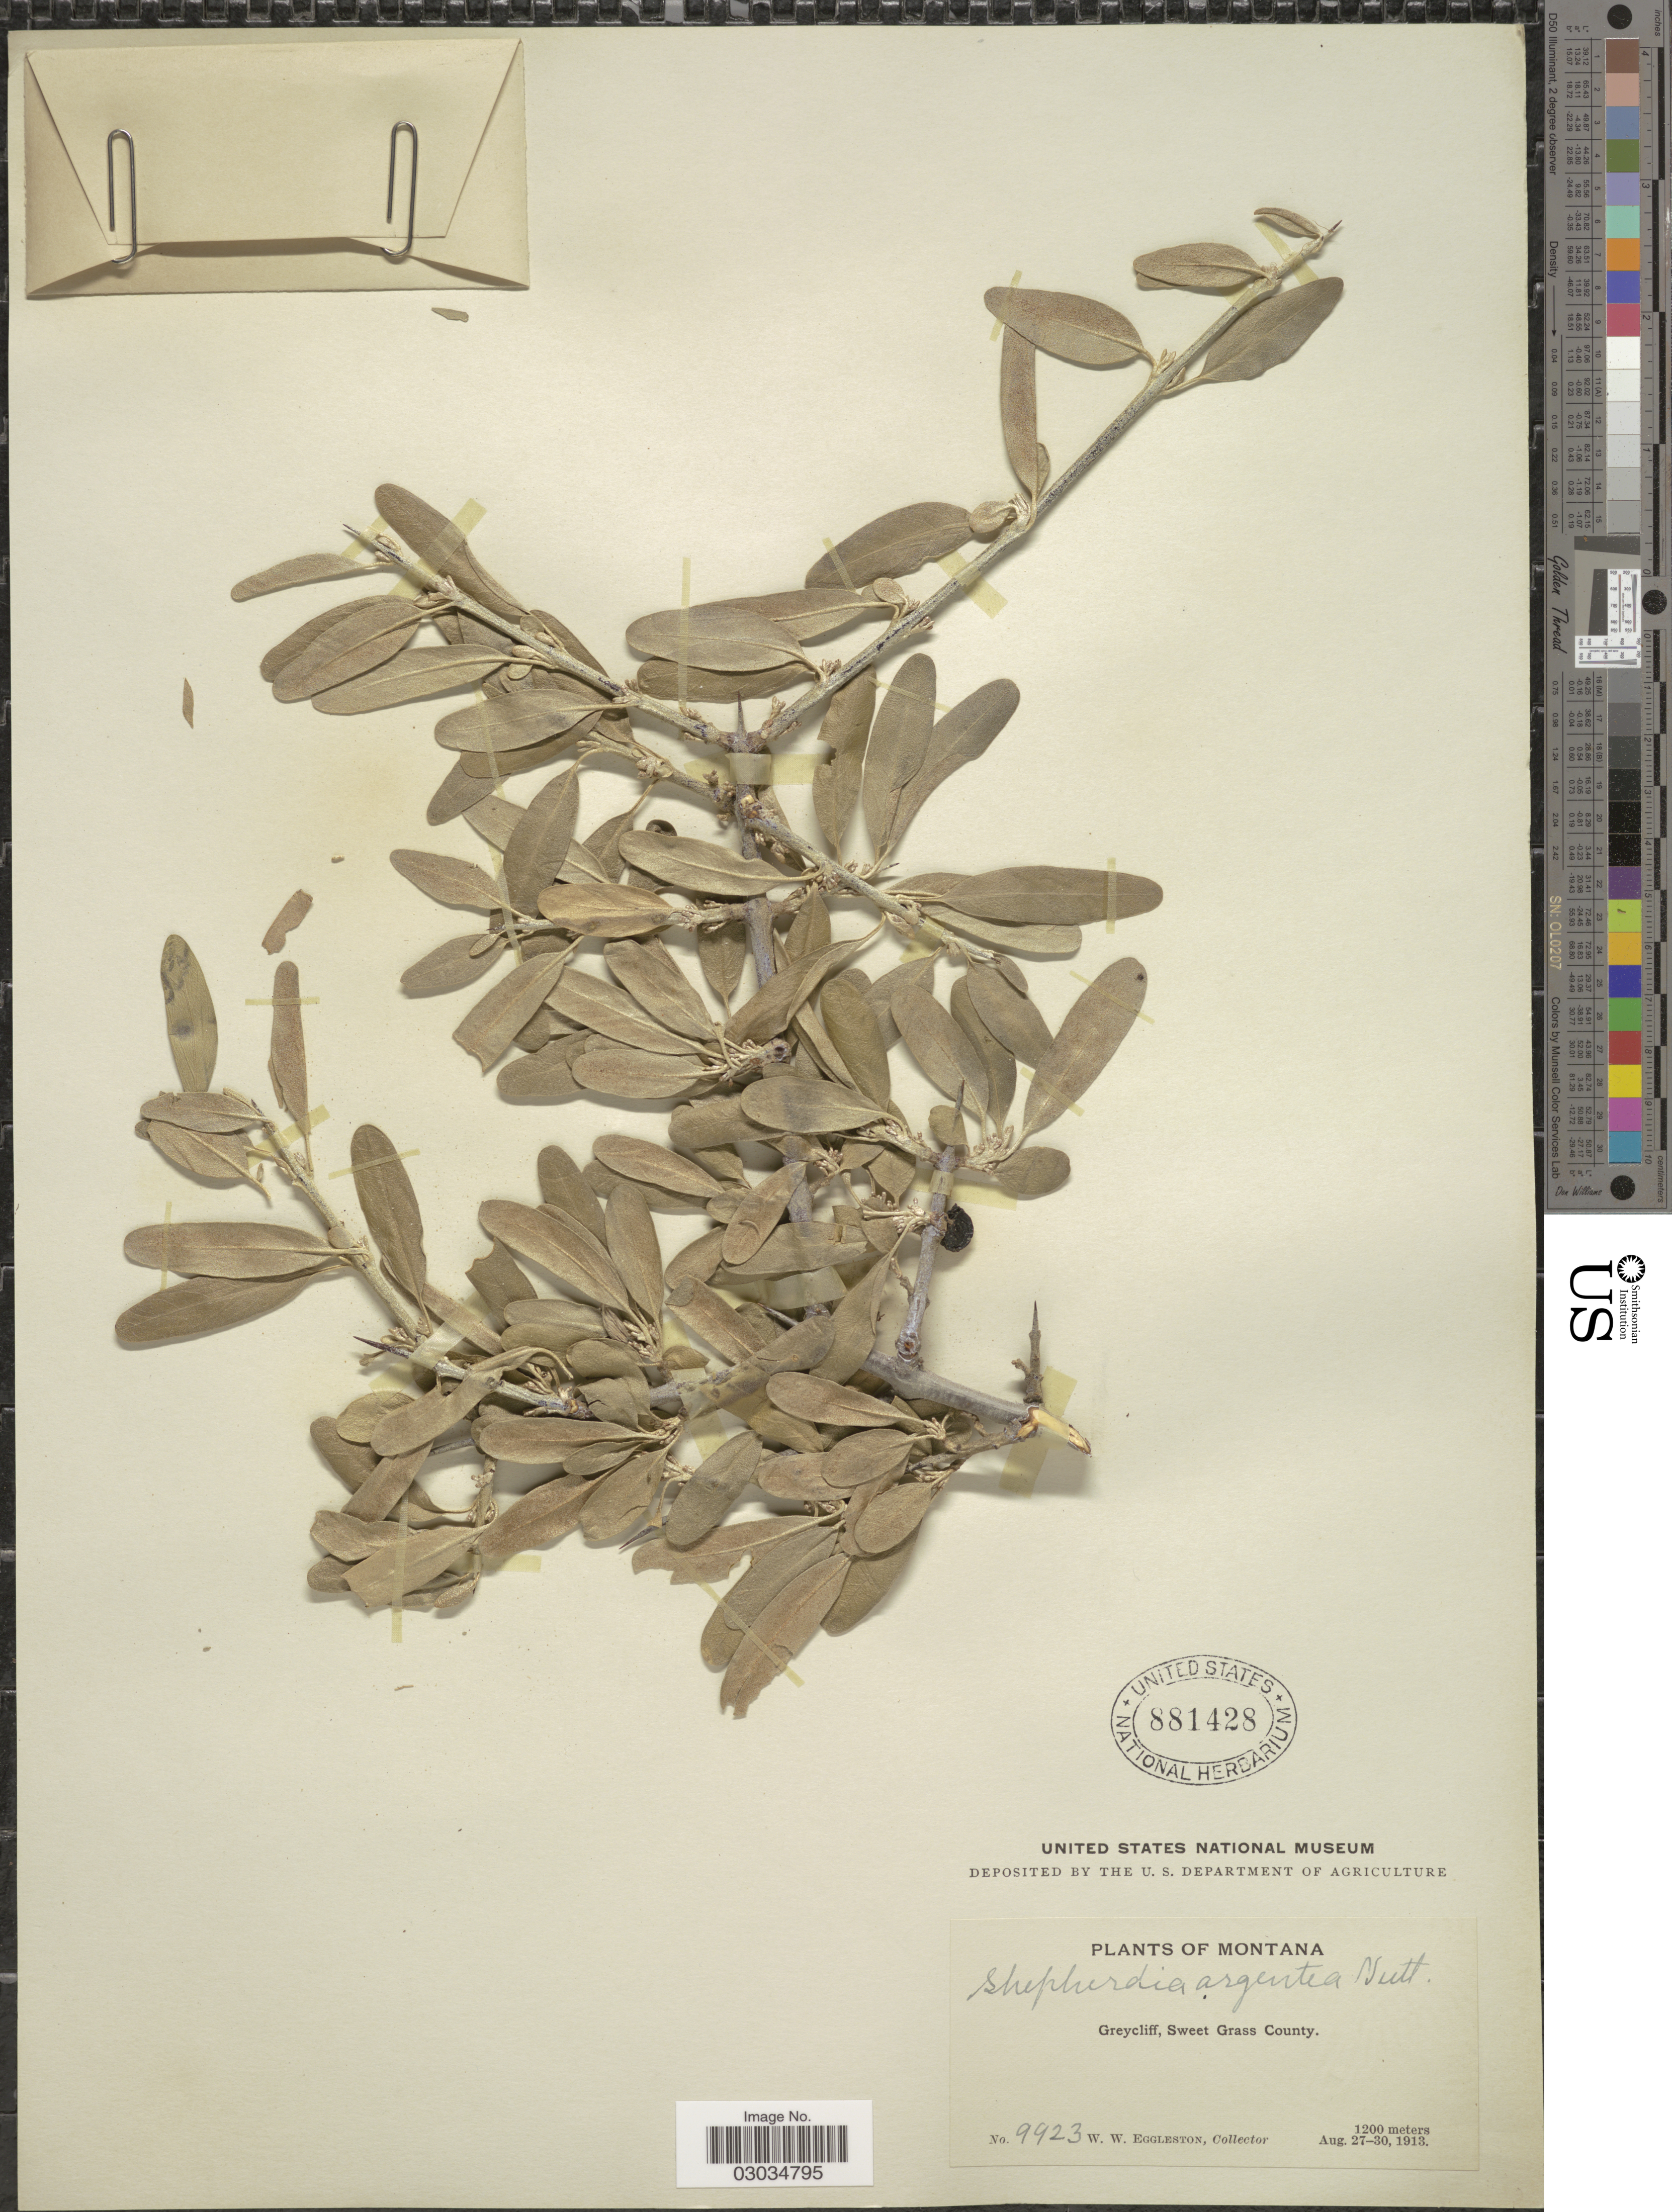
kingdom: Plantae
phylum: Tracheophyta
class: Magnoliopsida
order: Rosales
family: Elaeagnaceae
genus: Shepherdia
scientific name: Shepherdia argentea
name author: (Pursh) Nutt.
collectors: W. W. Eggleston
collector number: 9923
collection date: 1913-08-27/1913-08-30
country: United States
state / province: Montana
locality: Greycliff, Sweet Grass County.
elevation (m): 1200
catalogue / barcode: US 881428